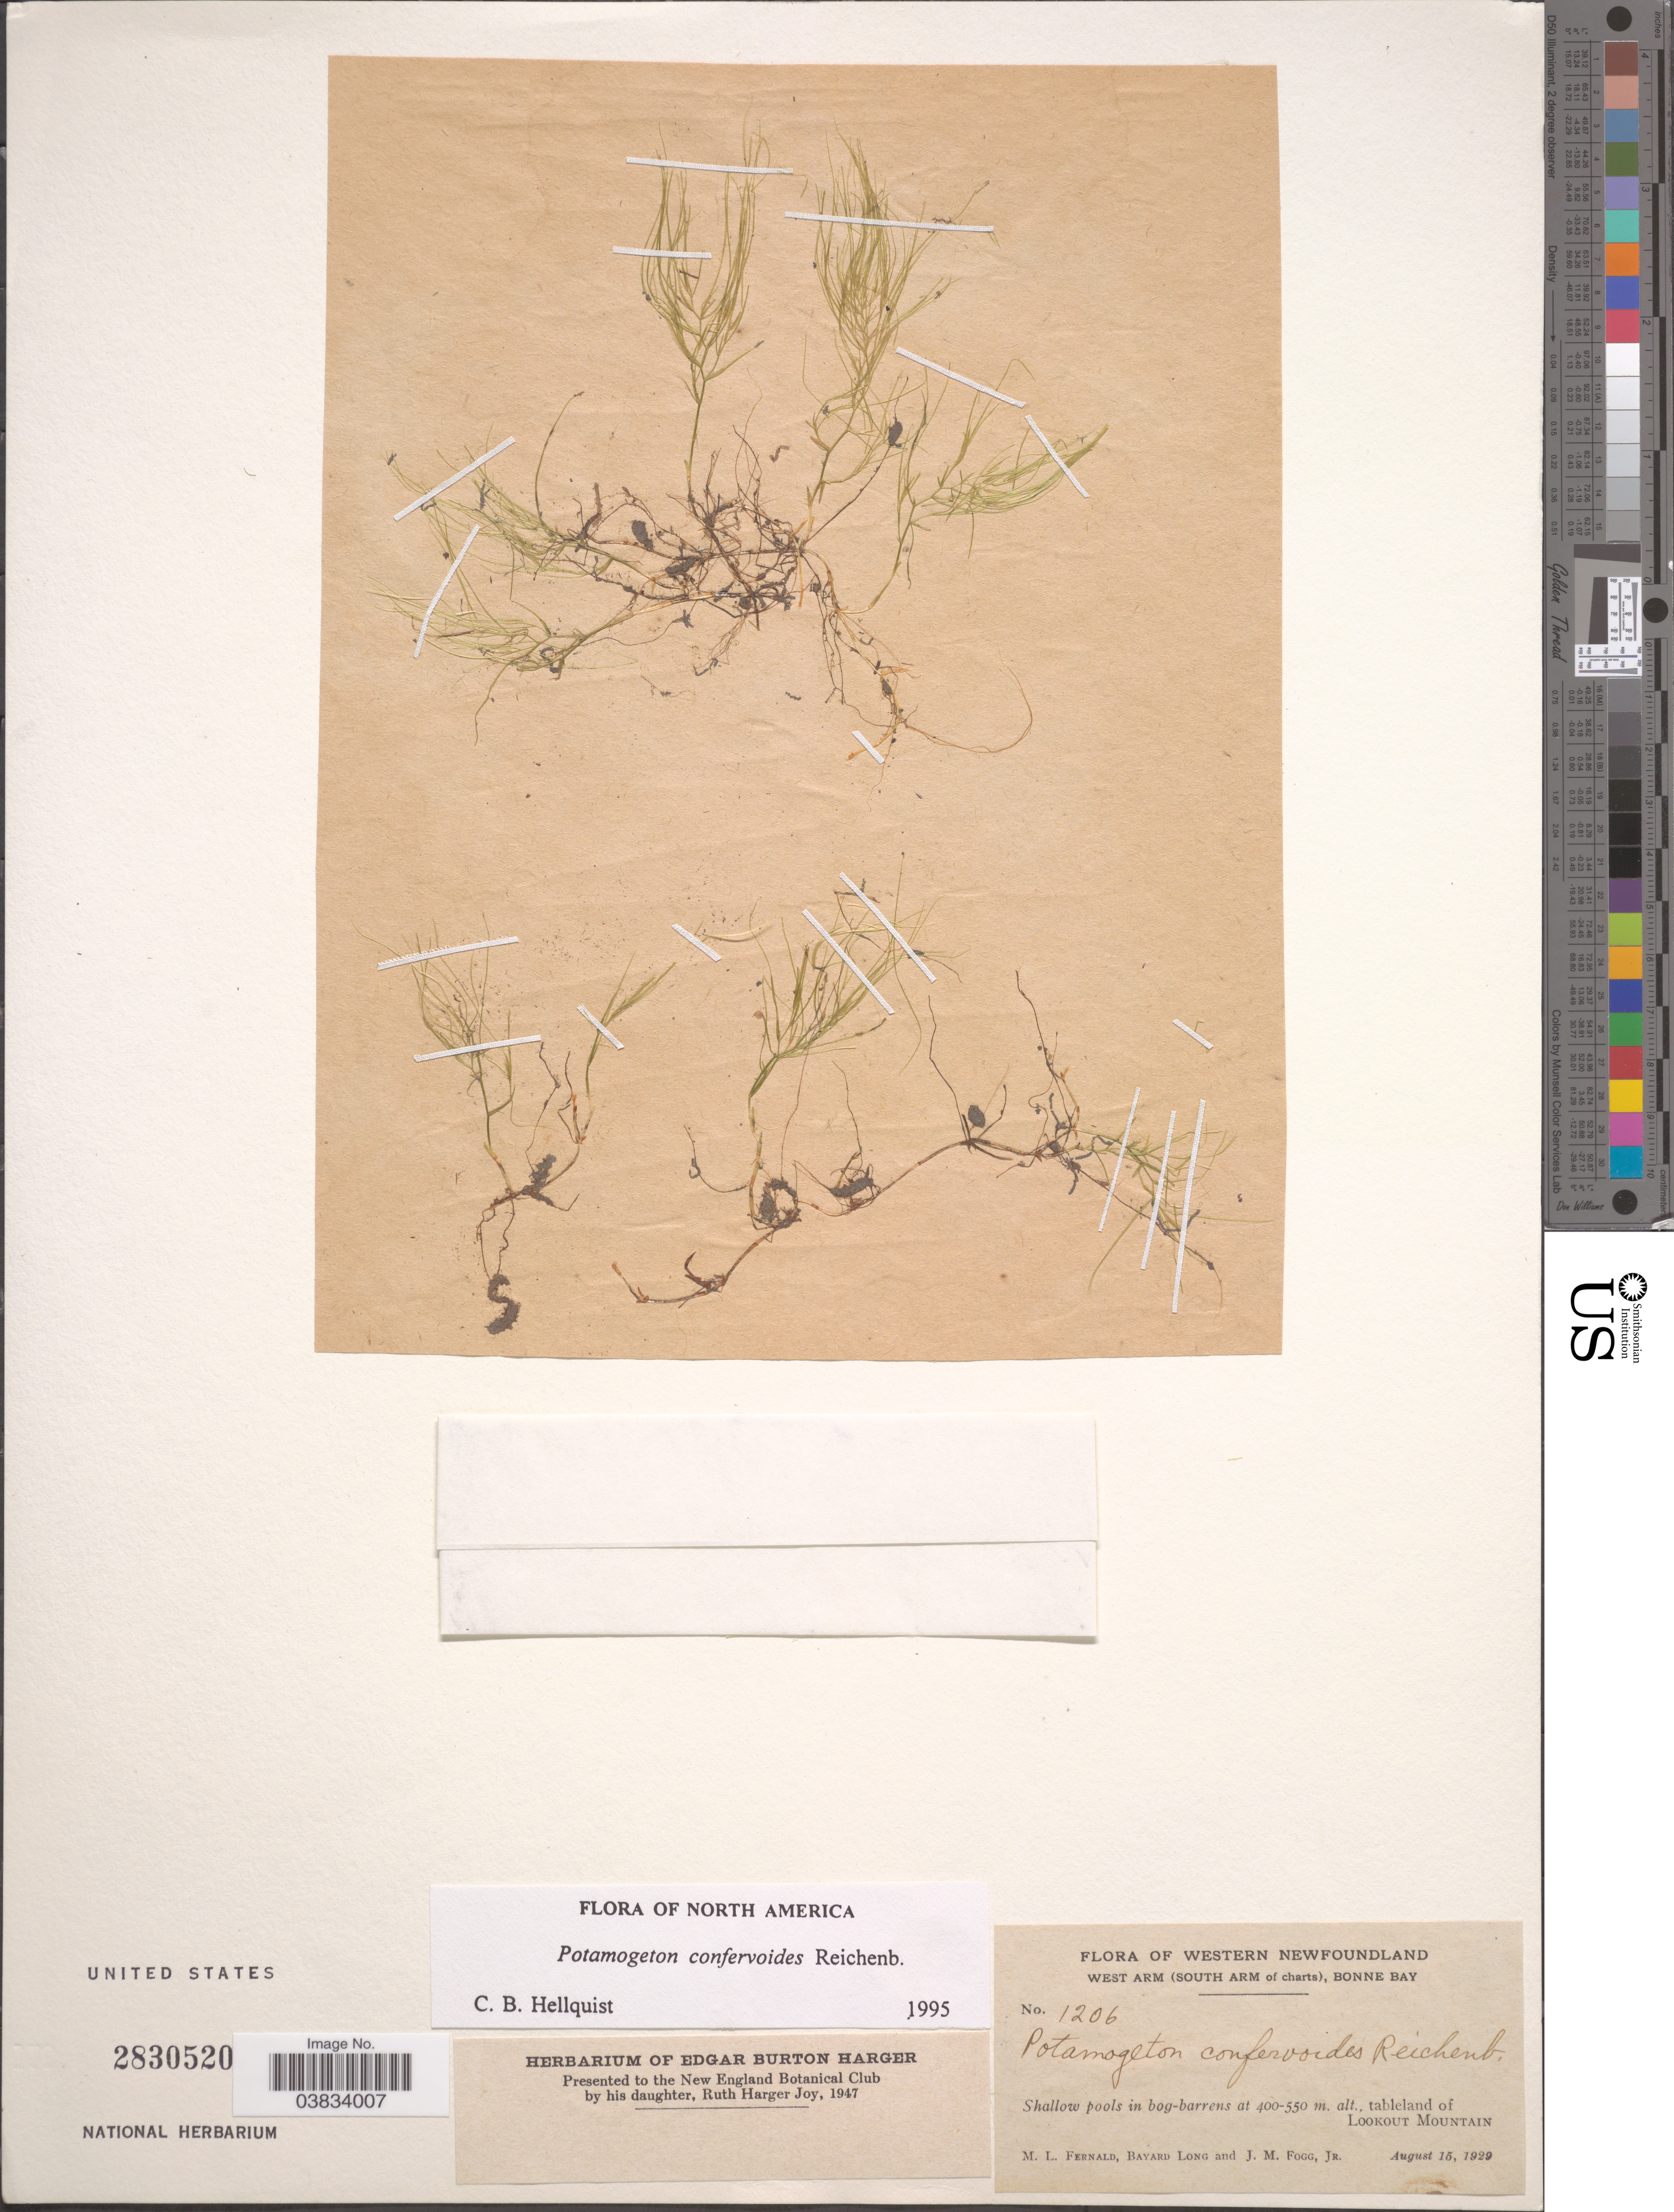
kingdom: Plantae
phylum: Tracheophyta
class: Liliopsida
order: Alismatales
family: Potamogetonaceae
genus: Potamogeton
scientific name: Potamogeton confervoides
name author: Rchb.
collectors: M. L. Fernald, B. Long & J. Fogg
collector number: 1206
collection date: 1929-08-15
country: Canada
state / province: Newfoundland and Labrador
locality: Western Newfoundland. West Arm (South Arm of charts), Bonne Bay. Tableland of Lookout Mountain.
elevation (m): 400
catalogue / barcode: US 2830520